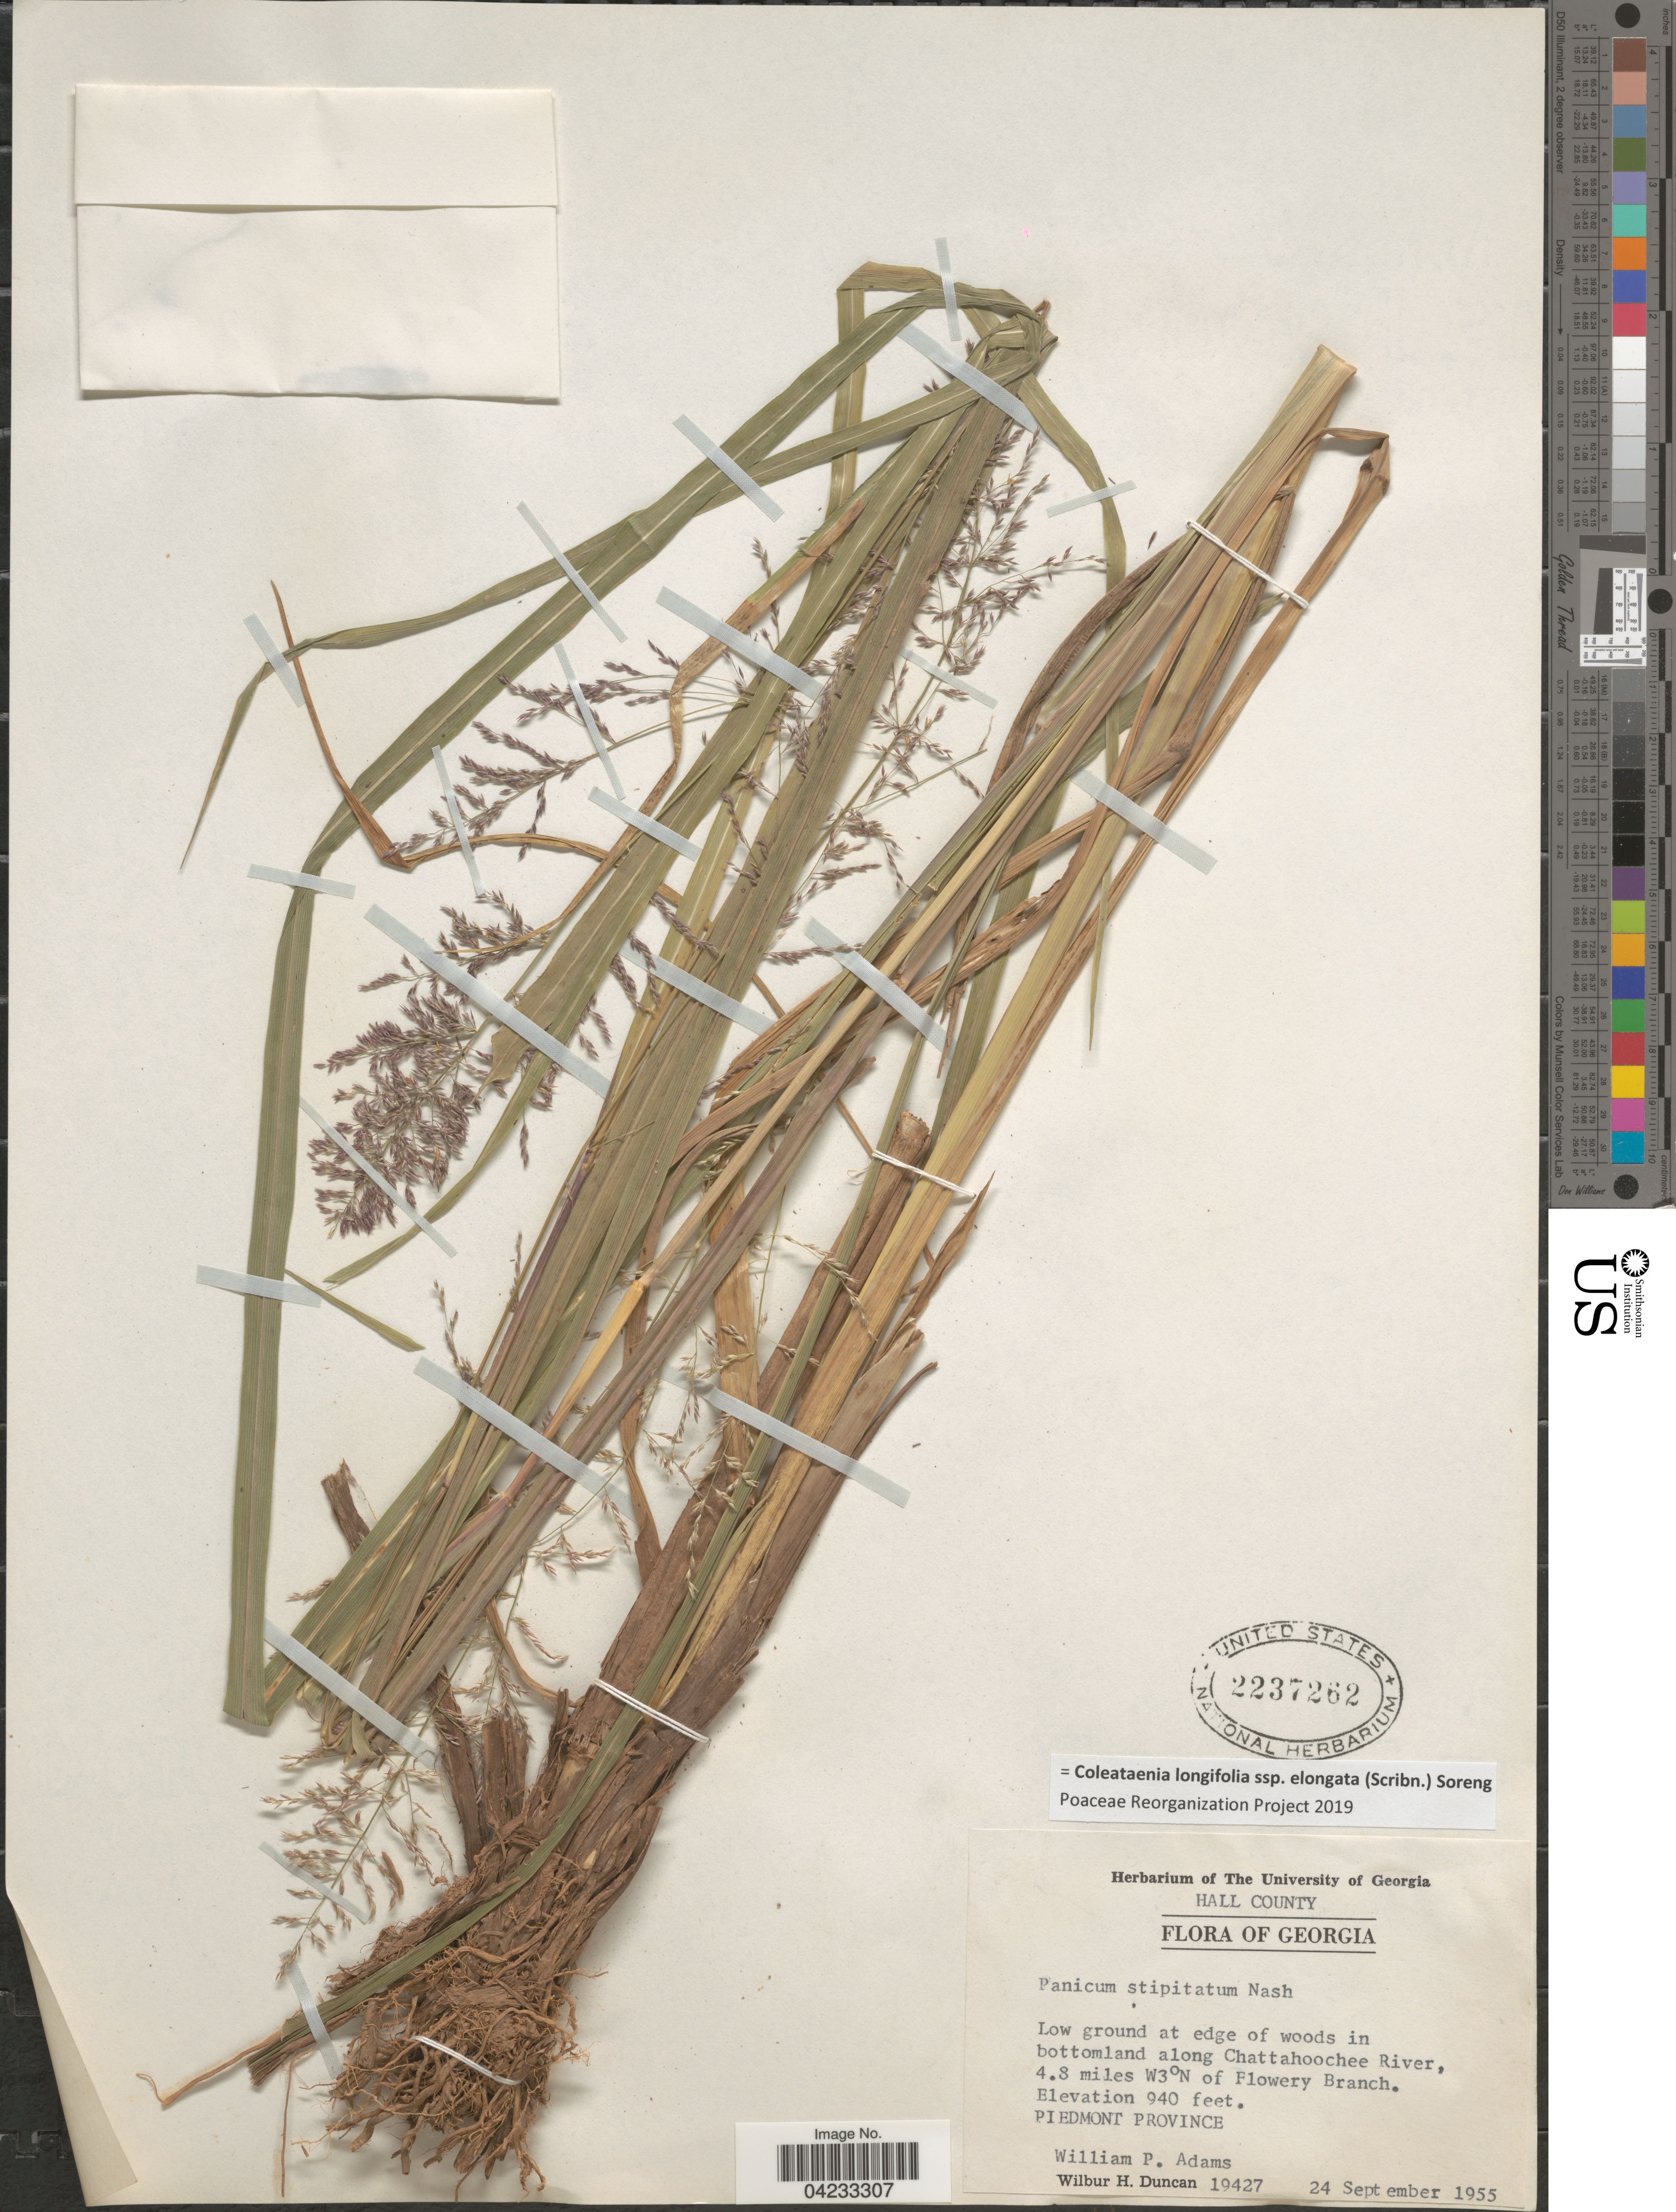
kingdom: Plantae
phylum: Tracheophyta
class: Liliopsida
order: Poales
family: Poaceae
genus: Coleataenia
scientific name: Coleataenia longifolia subsp. elongata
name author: (Scribn.) Soreng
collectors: W. P. Adams & W. H. Duncan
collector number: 19427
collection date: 1955-09-24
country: United States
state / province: Georgia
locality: Hall County. Low ground at edge of woods in bottomland along Chattahoochee River, 4.8 miles W3°N of Flowery Branch. Piedmont Province.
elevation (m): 287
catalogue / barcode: US 2237262